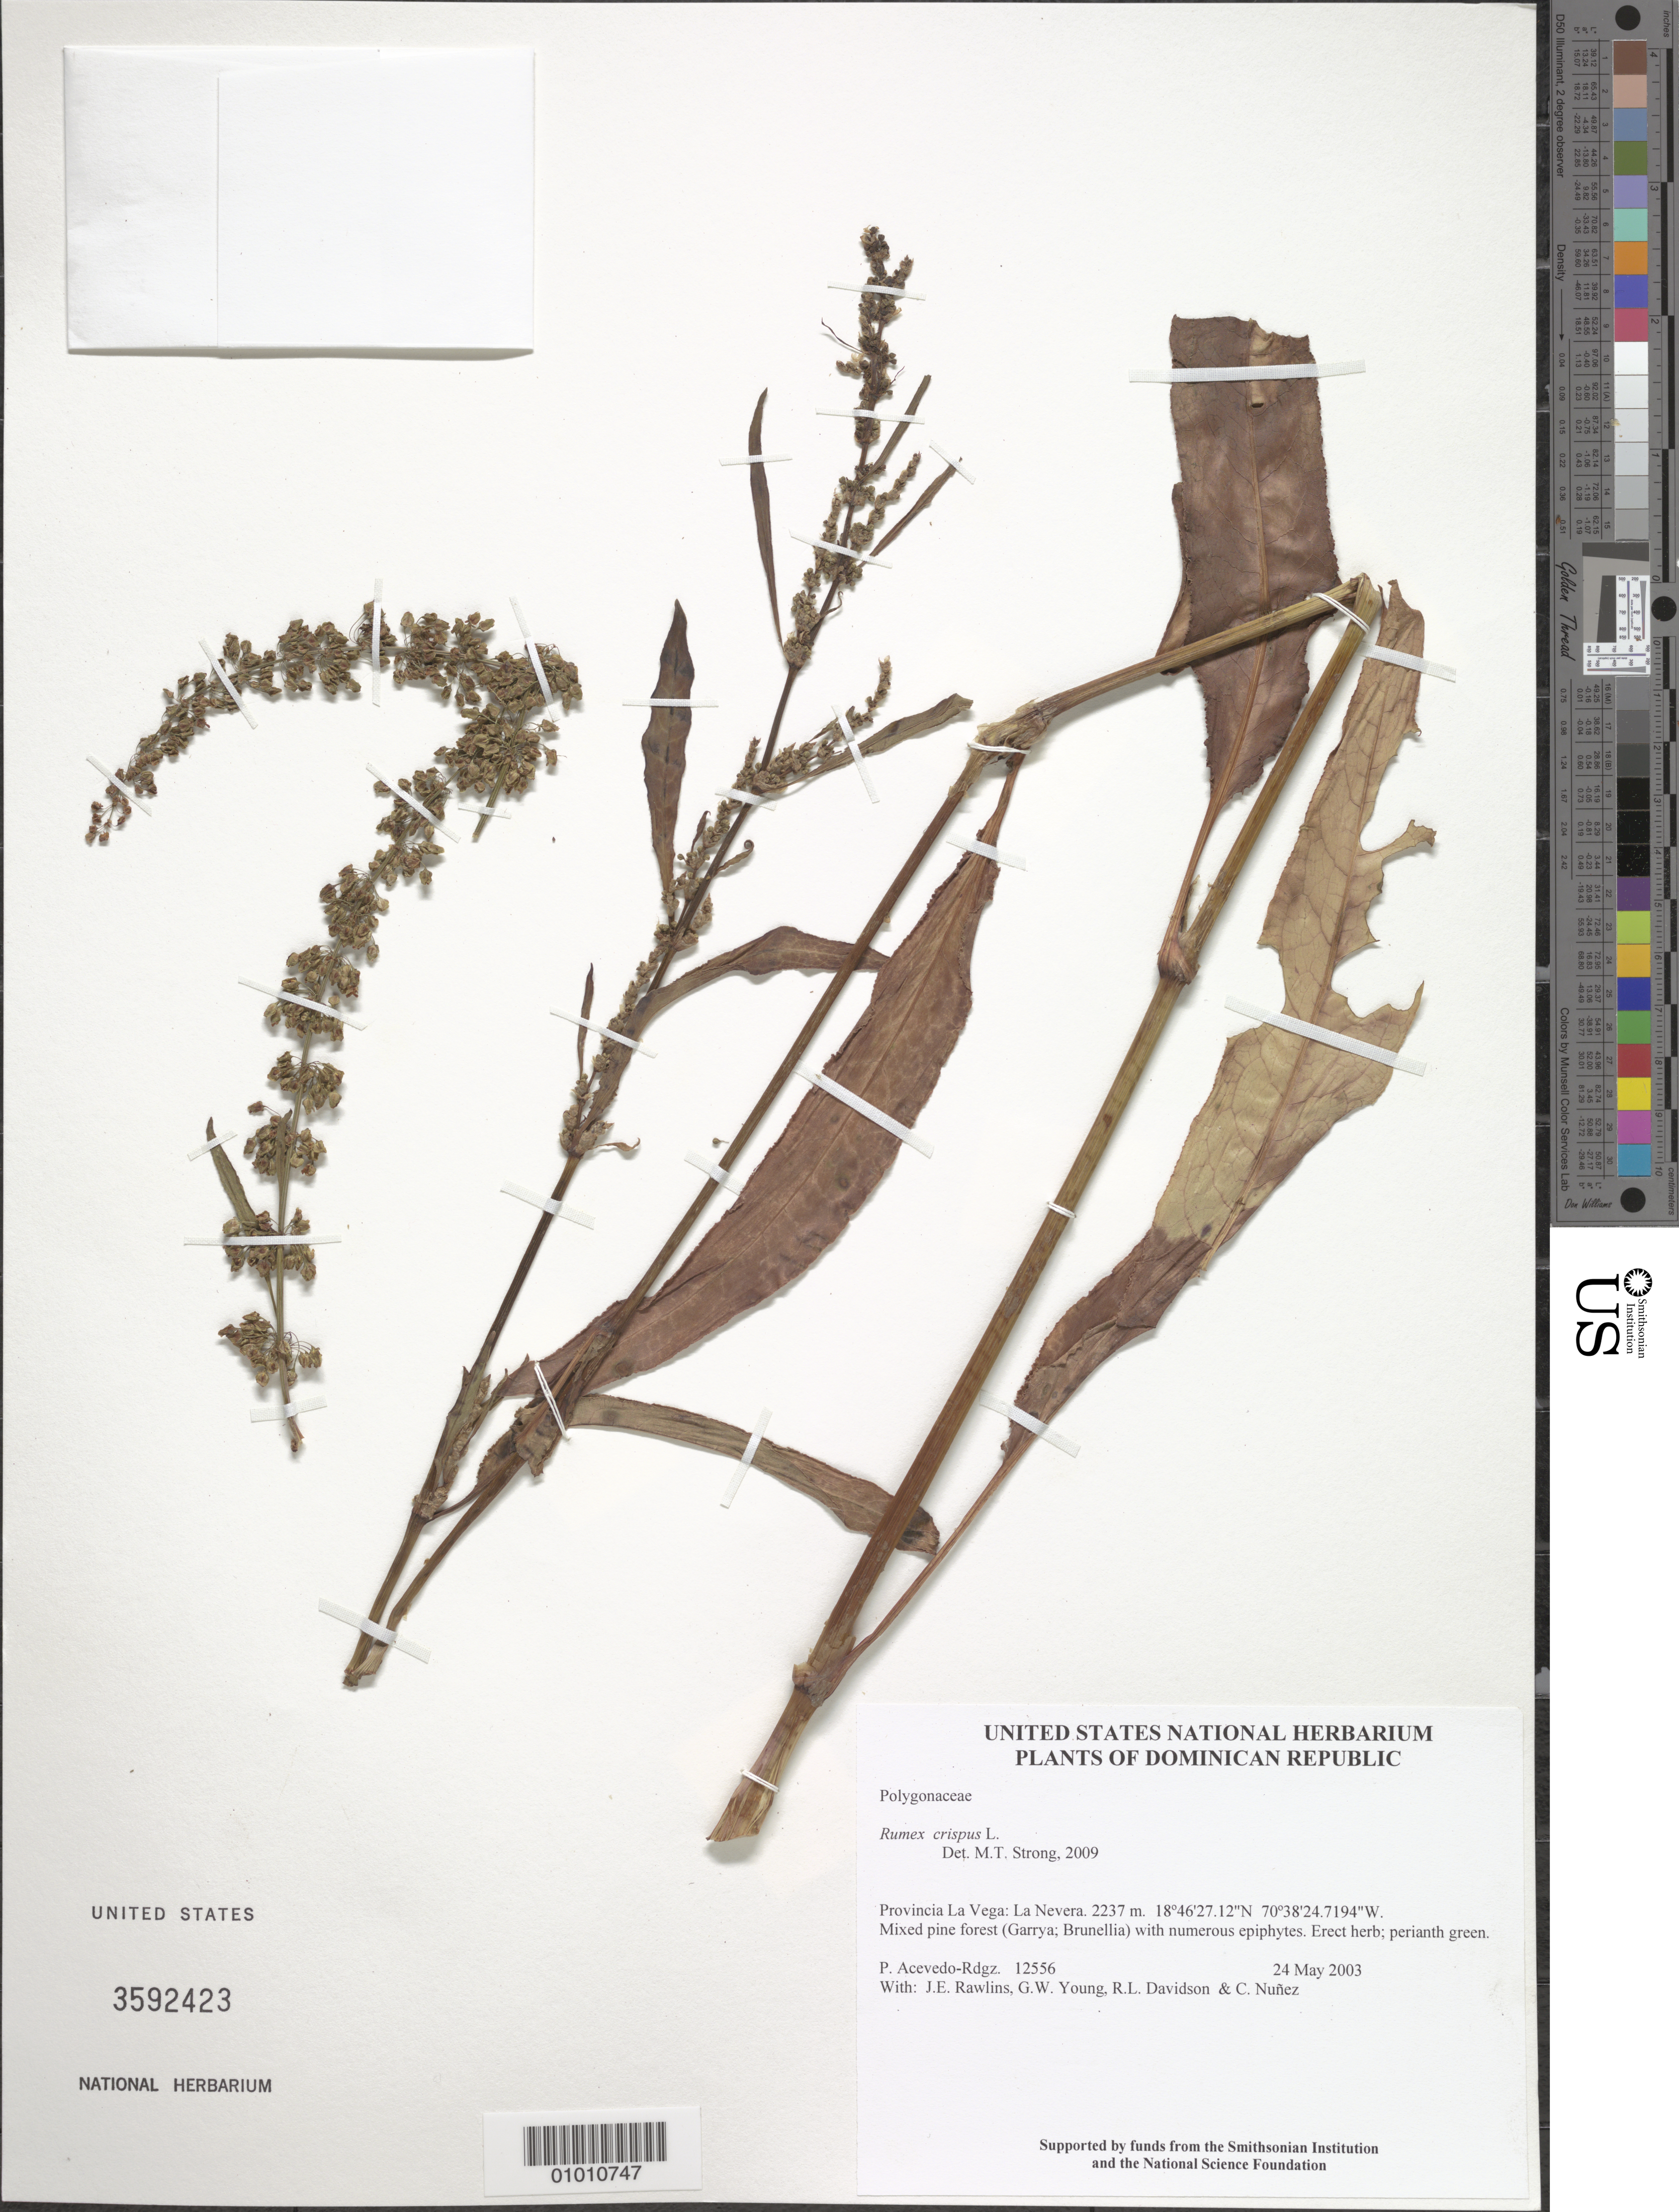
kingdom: Plantae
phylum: Tracheophyta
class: Magnoliopsida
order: Caryophyllales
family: Polygonaceae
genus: Rumex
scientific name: Rumex crispus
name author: L.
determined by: Strong, M. T., (US), Smithsonian Institution - National Museum of Natural History (UNITED STATES)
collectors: P. Acevedo-Rodr., J. Rawlins, G. Young, R. Davidson & C. Nunez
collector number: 12556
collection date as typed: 24 May 2003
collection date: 2003-05-24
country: Dominican Republic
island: Hispaniola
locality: Provincia La Vega: La Nevera.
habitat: Mixed pine forest (Garrya; Brunellia) with numerous epiphytes.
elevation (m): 2237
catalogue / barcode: US 3592423